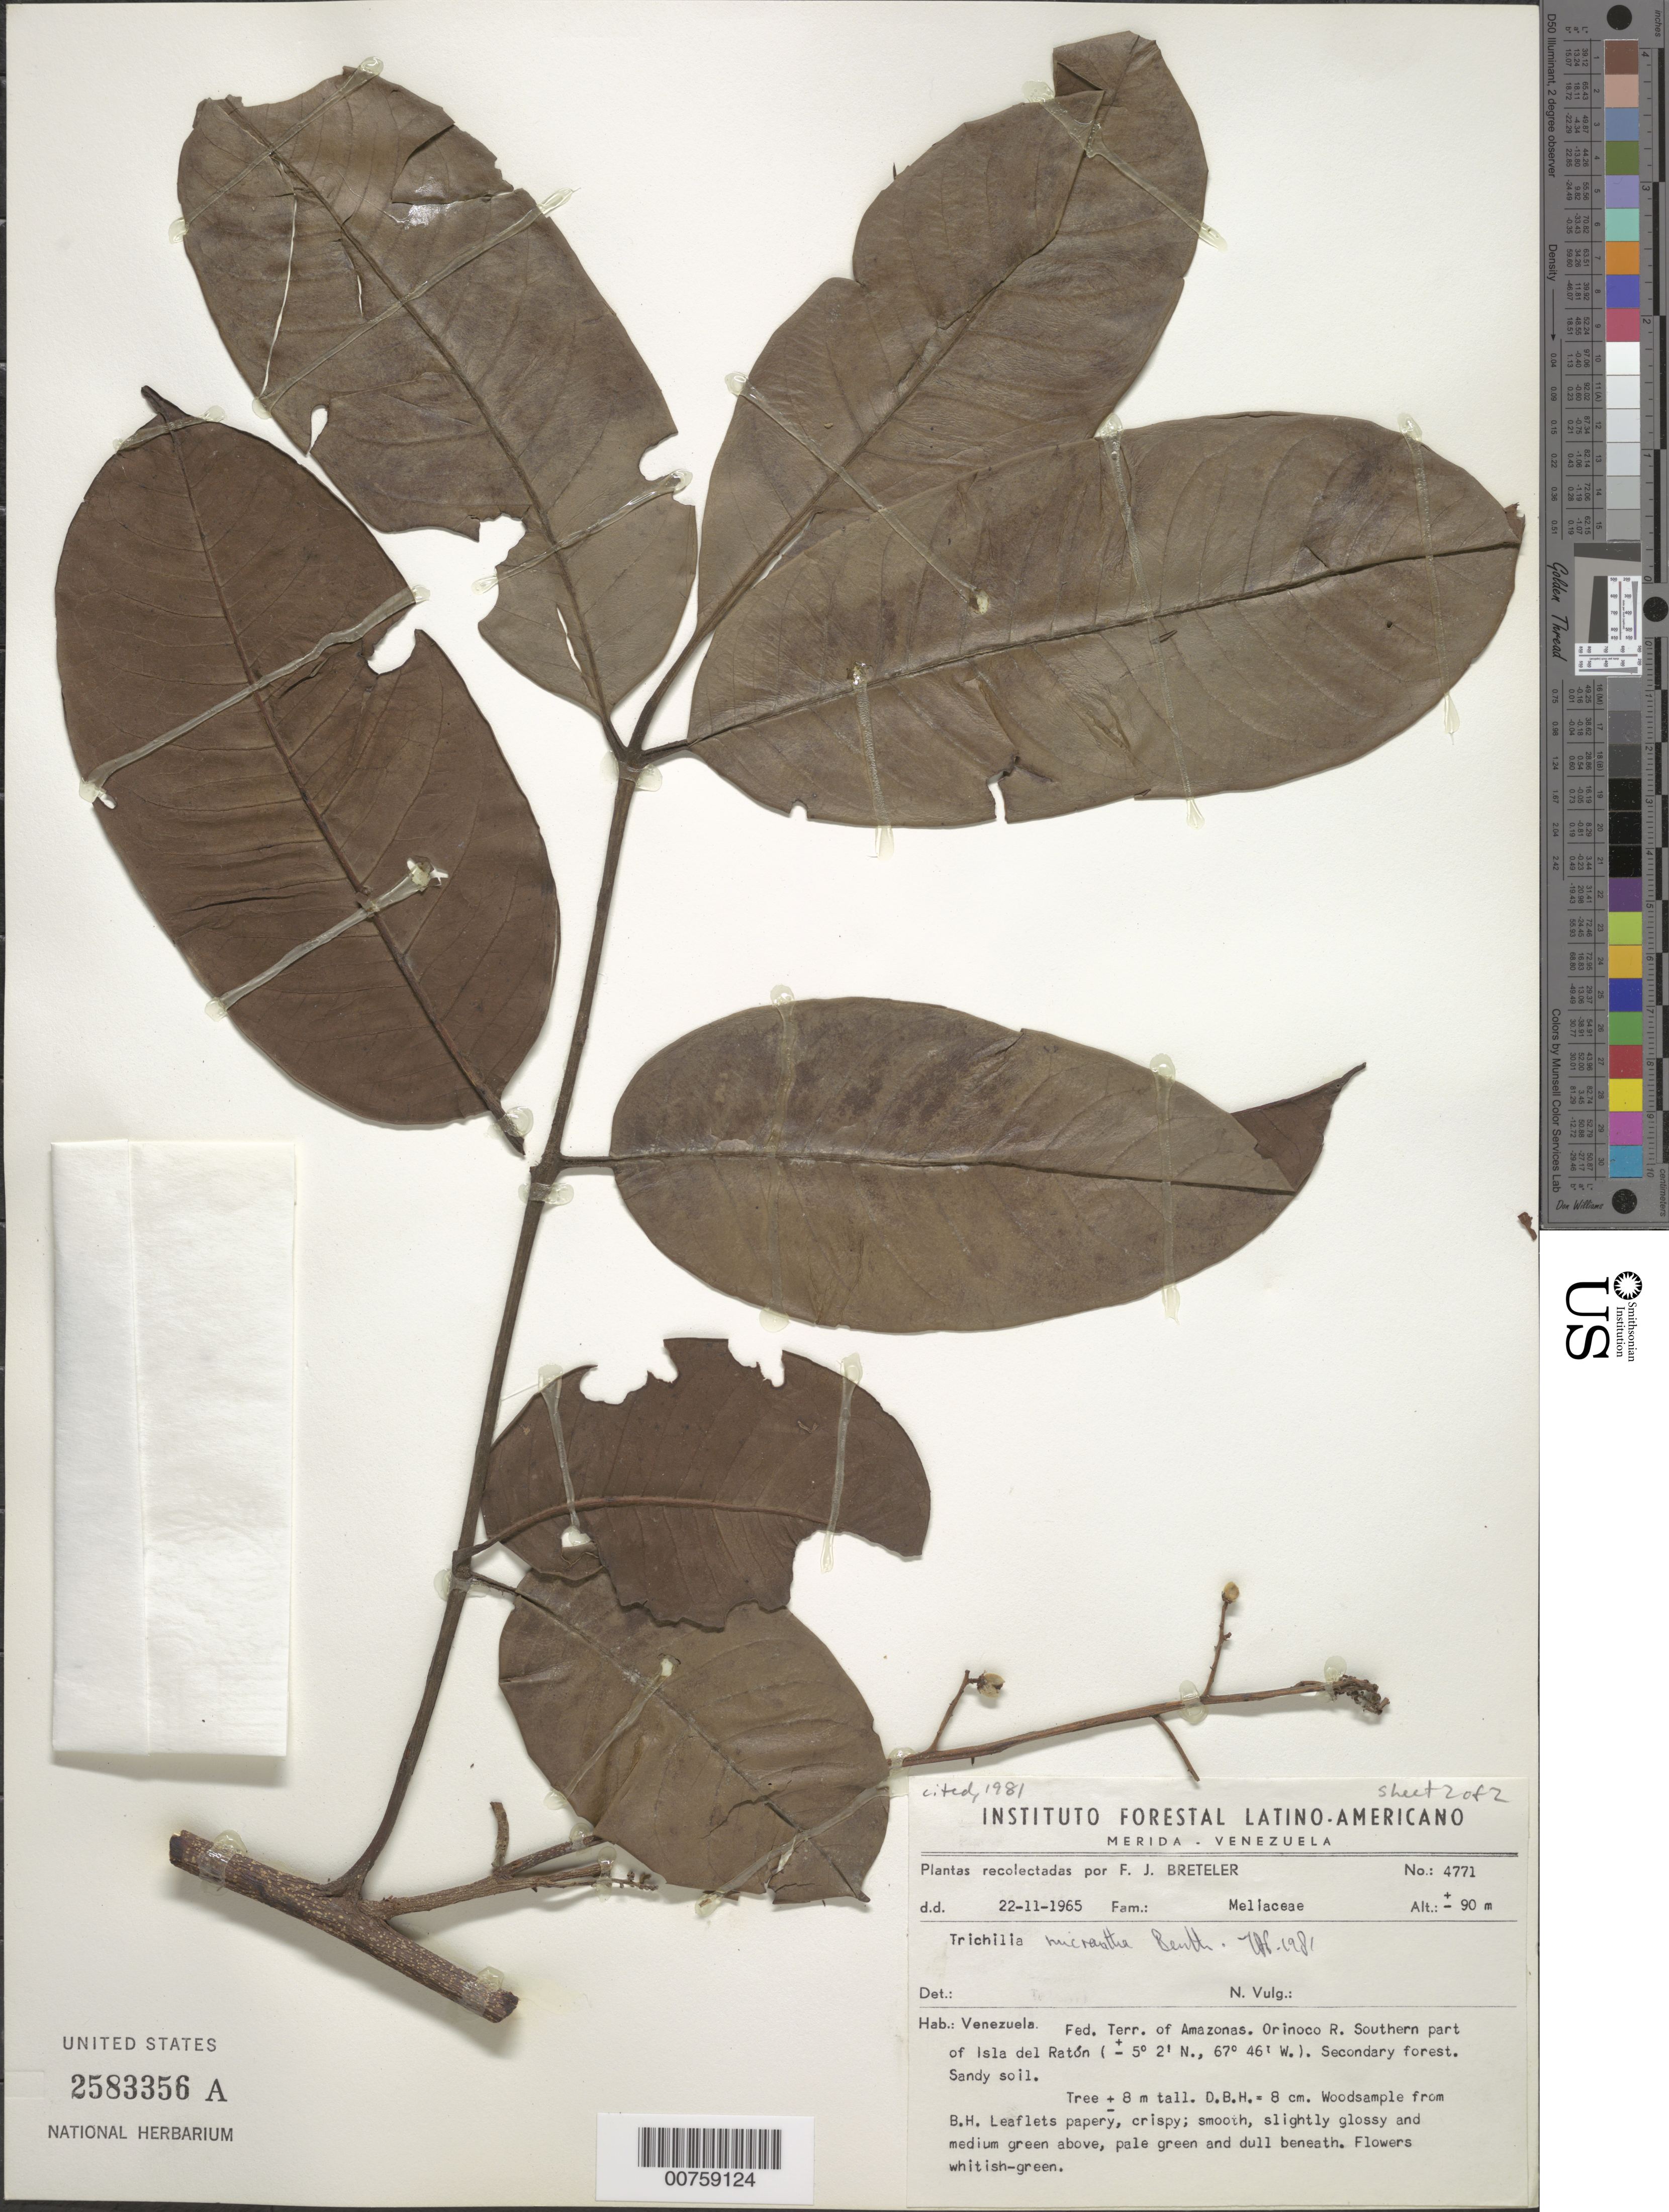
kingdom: Plantae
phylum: Tracheophyta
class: Magnoliopsida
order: Sapindales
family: Meliaceae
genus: Trichilia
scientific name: Trichilia micrantha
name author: Benth.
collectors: F. J. Breteler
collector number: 4771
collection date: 1965-11-22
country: Venezuela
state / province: Amazonas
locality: Fed. Terr. of Amazonas. Orinoco R. Southern part of Isla del Ratón.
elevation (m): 90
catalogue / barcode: US 2583356A